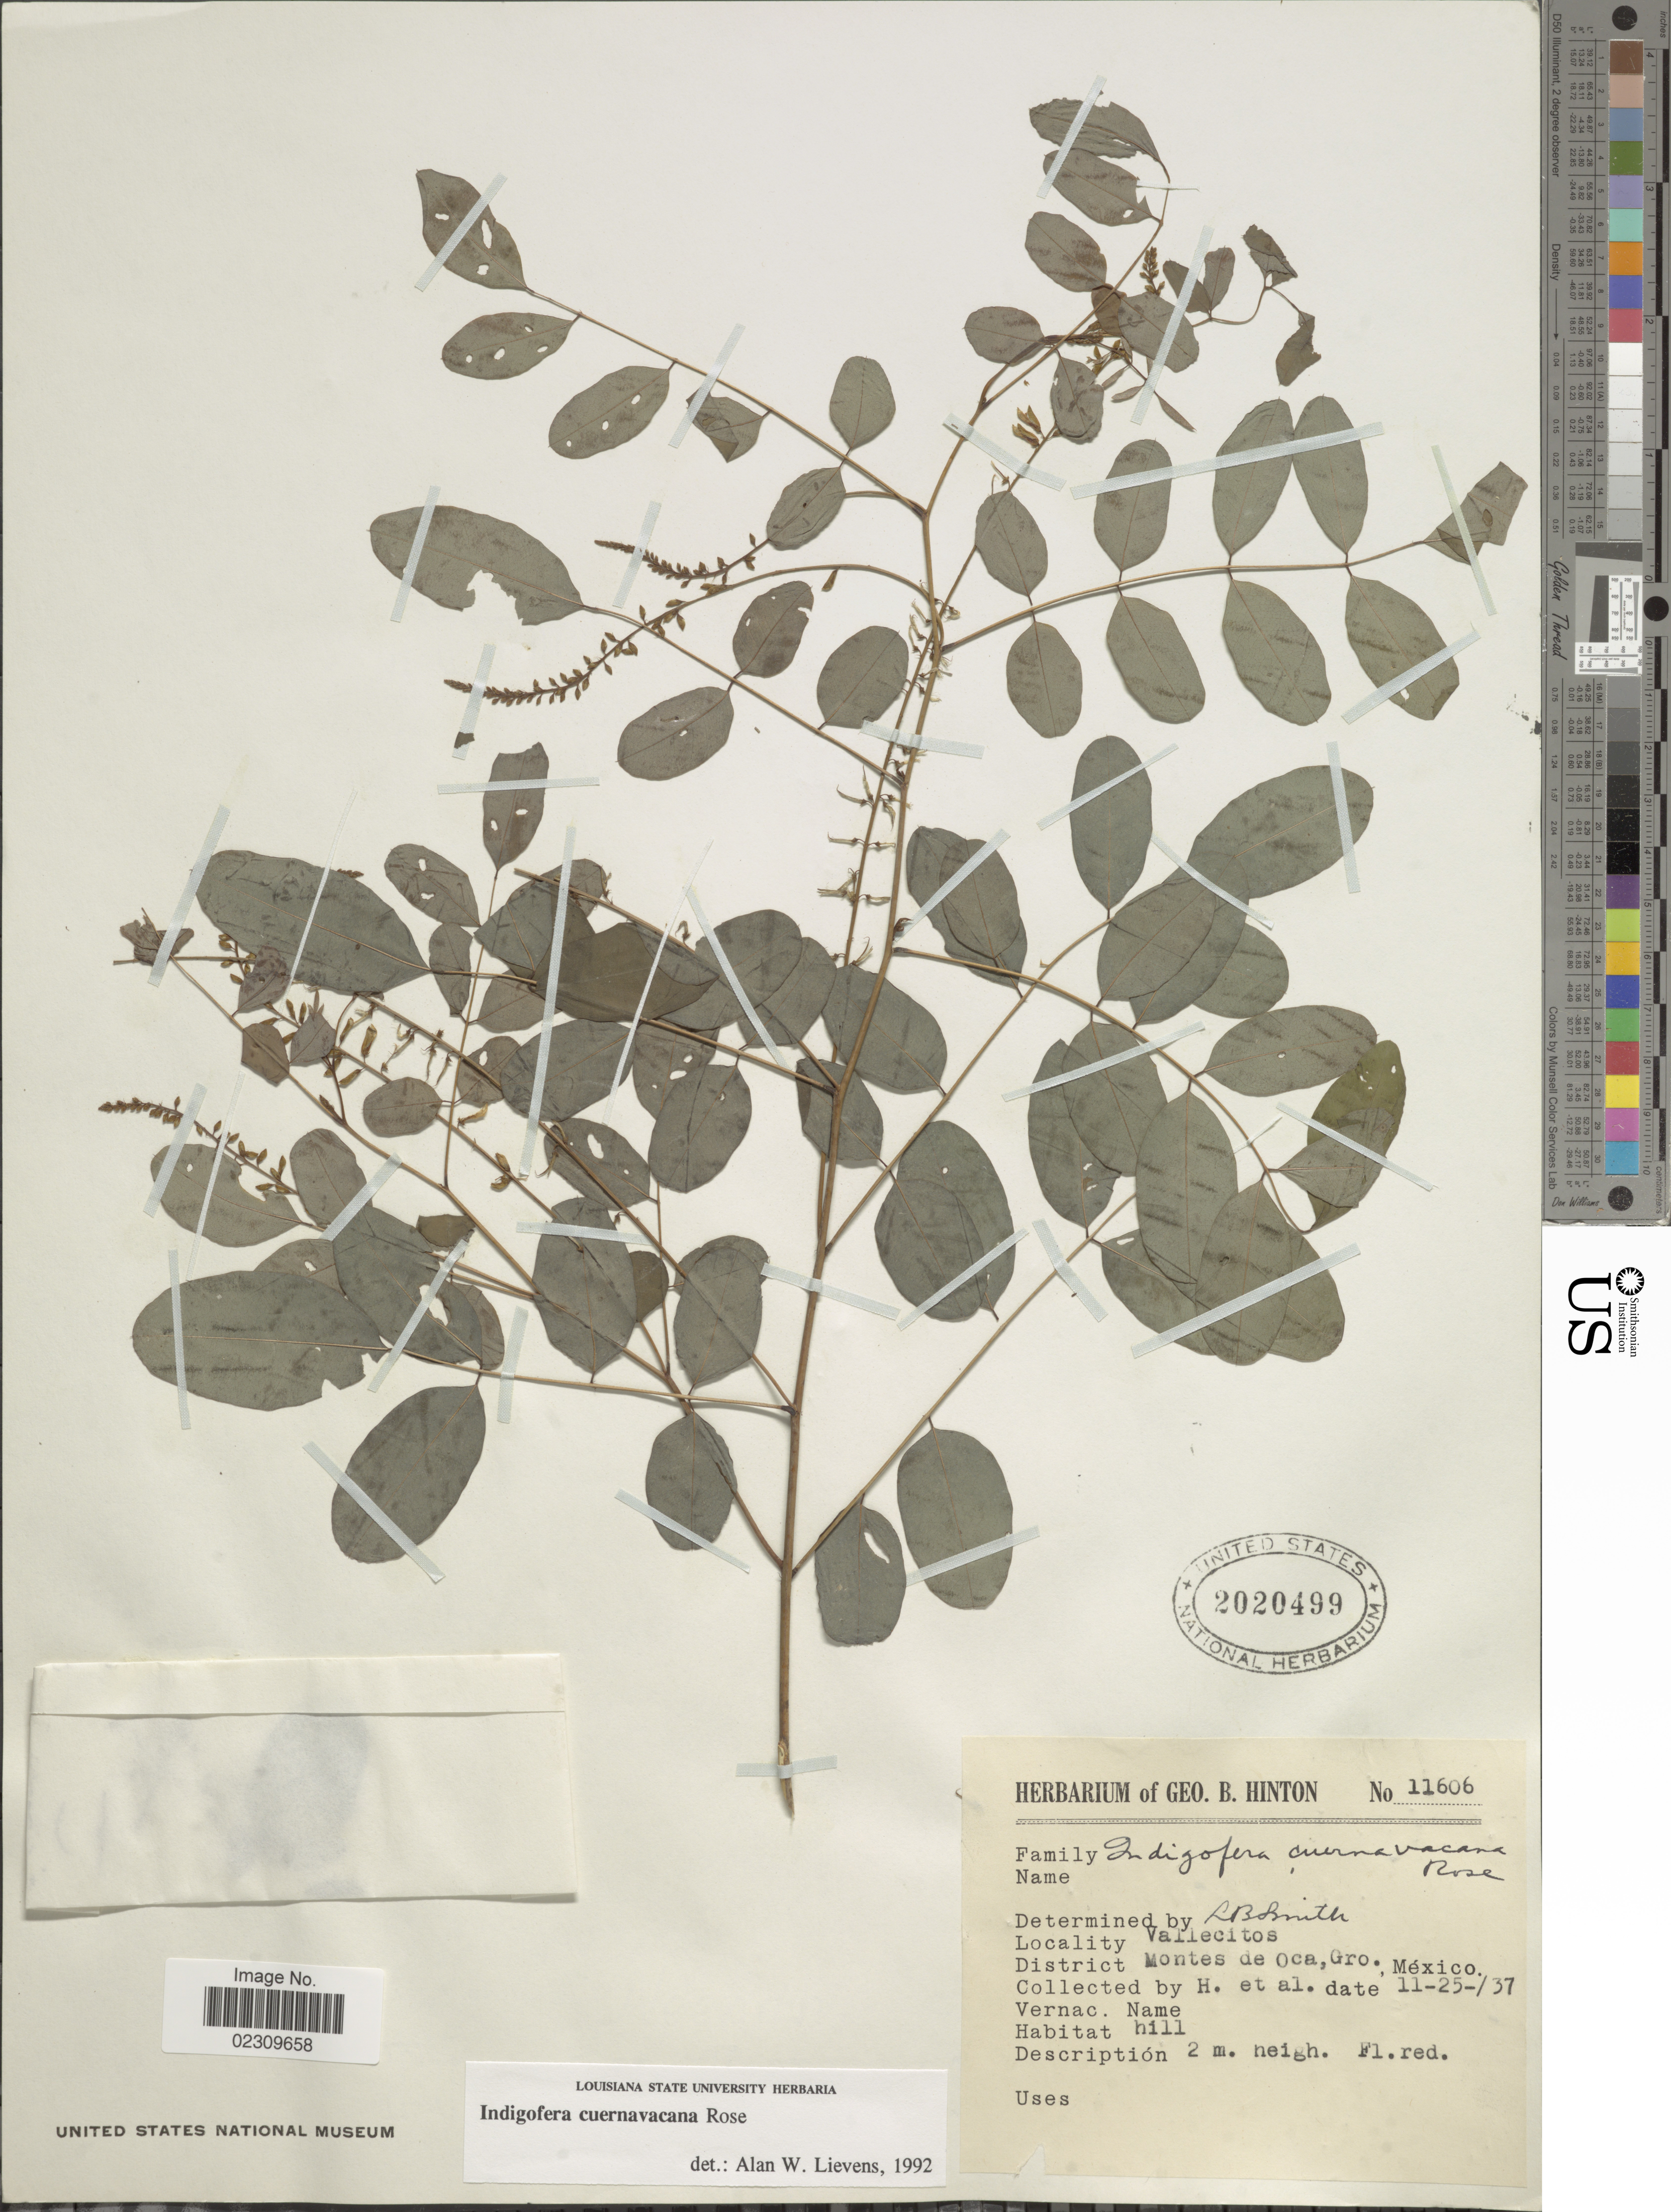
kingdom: Plantae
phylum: Tracheophyta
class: Magnoliopsida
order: Fabales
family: Fabaceae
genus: Indigofera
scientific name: Indigofera cuernavacana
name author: Rose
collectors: G. B. Hinton & et al.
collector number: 11606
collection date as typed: Transcribed d/m/y: 25/11/37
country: Mexico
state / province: Guerrero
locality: Vallecitos. District Montes de Oca, Gro., México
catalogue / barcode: US 2020499